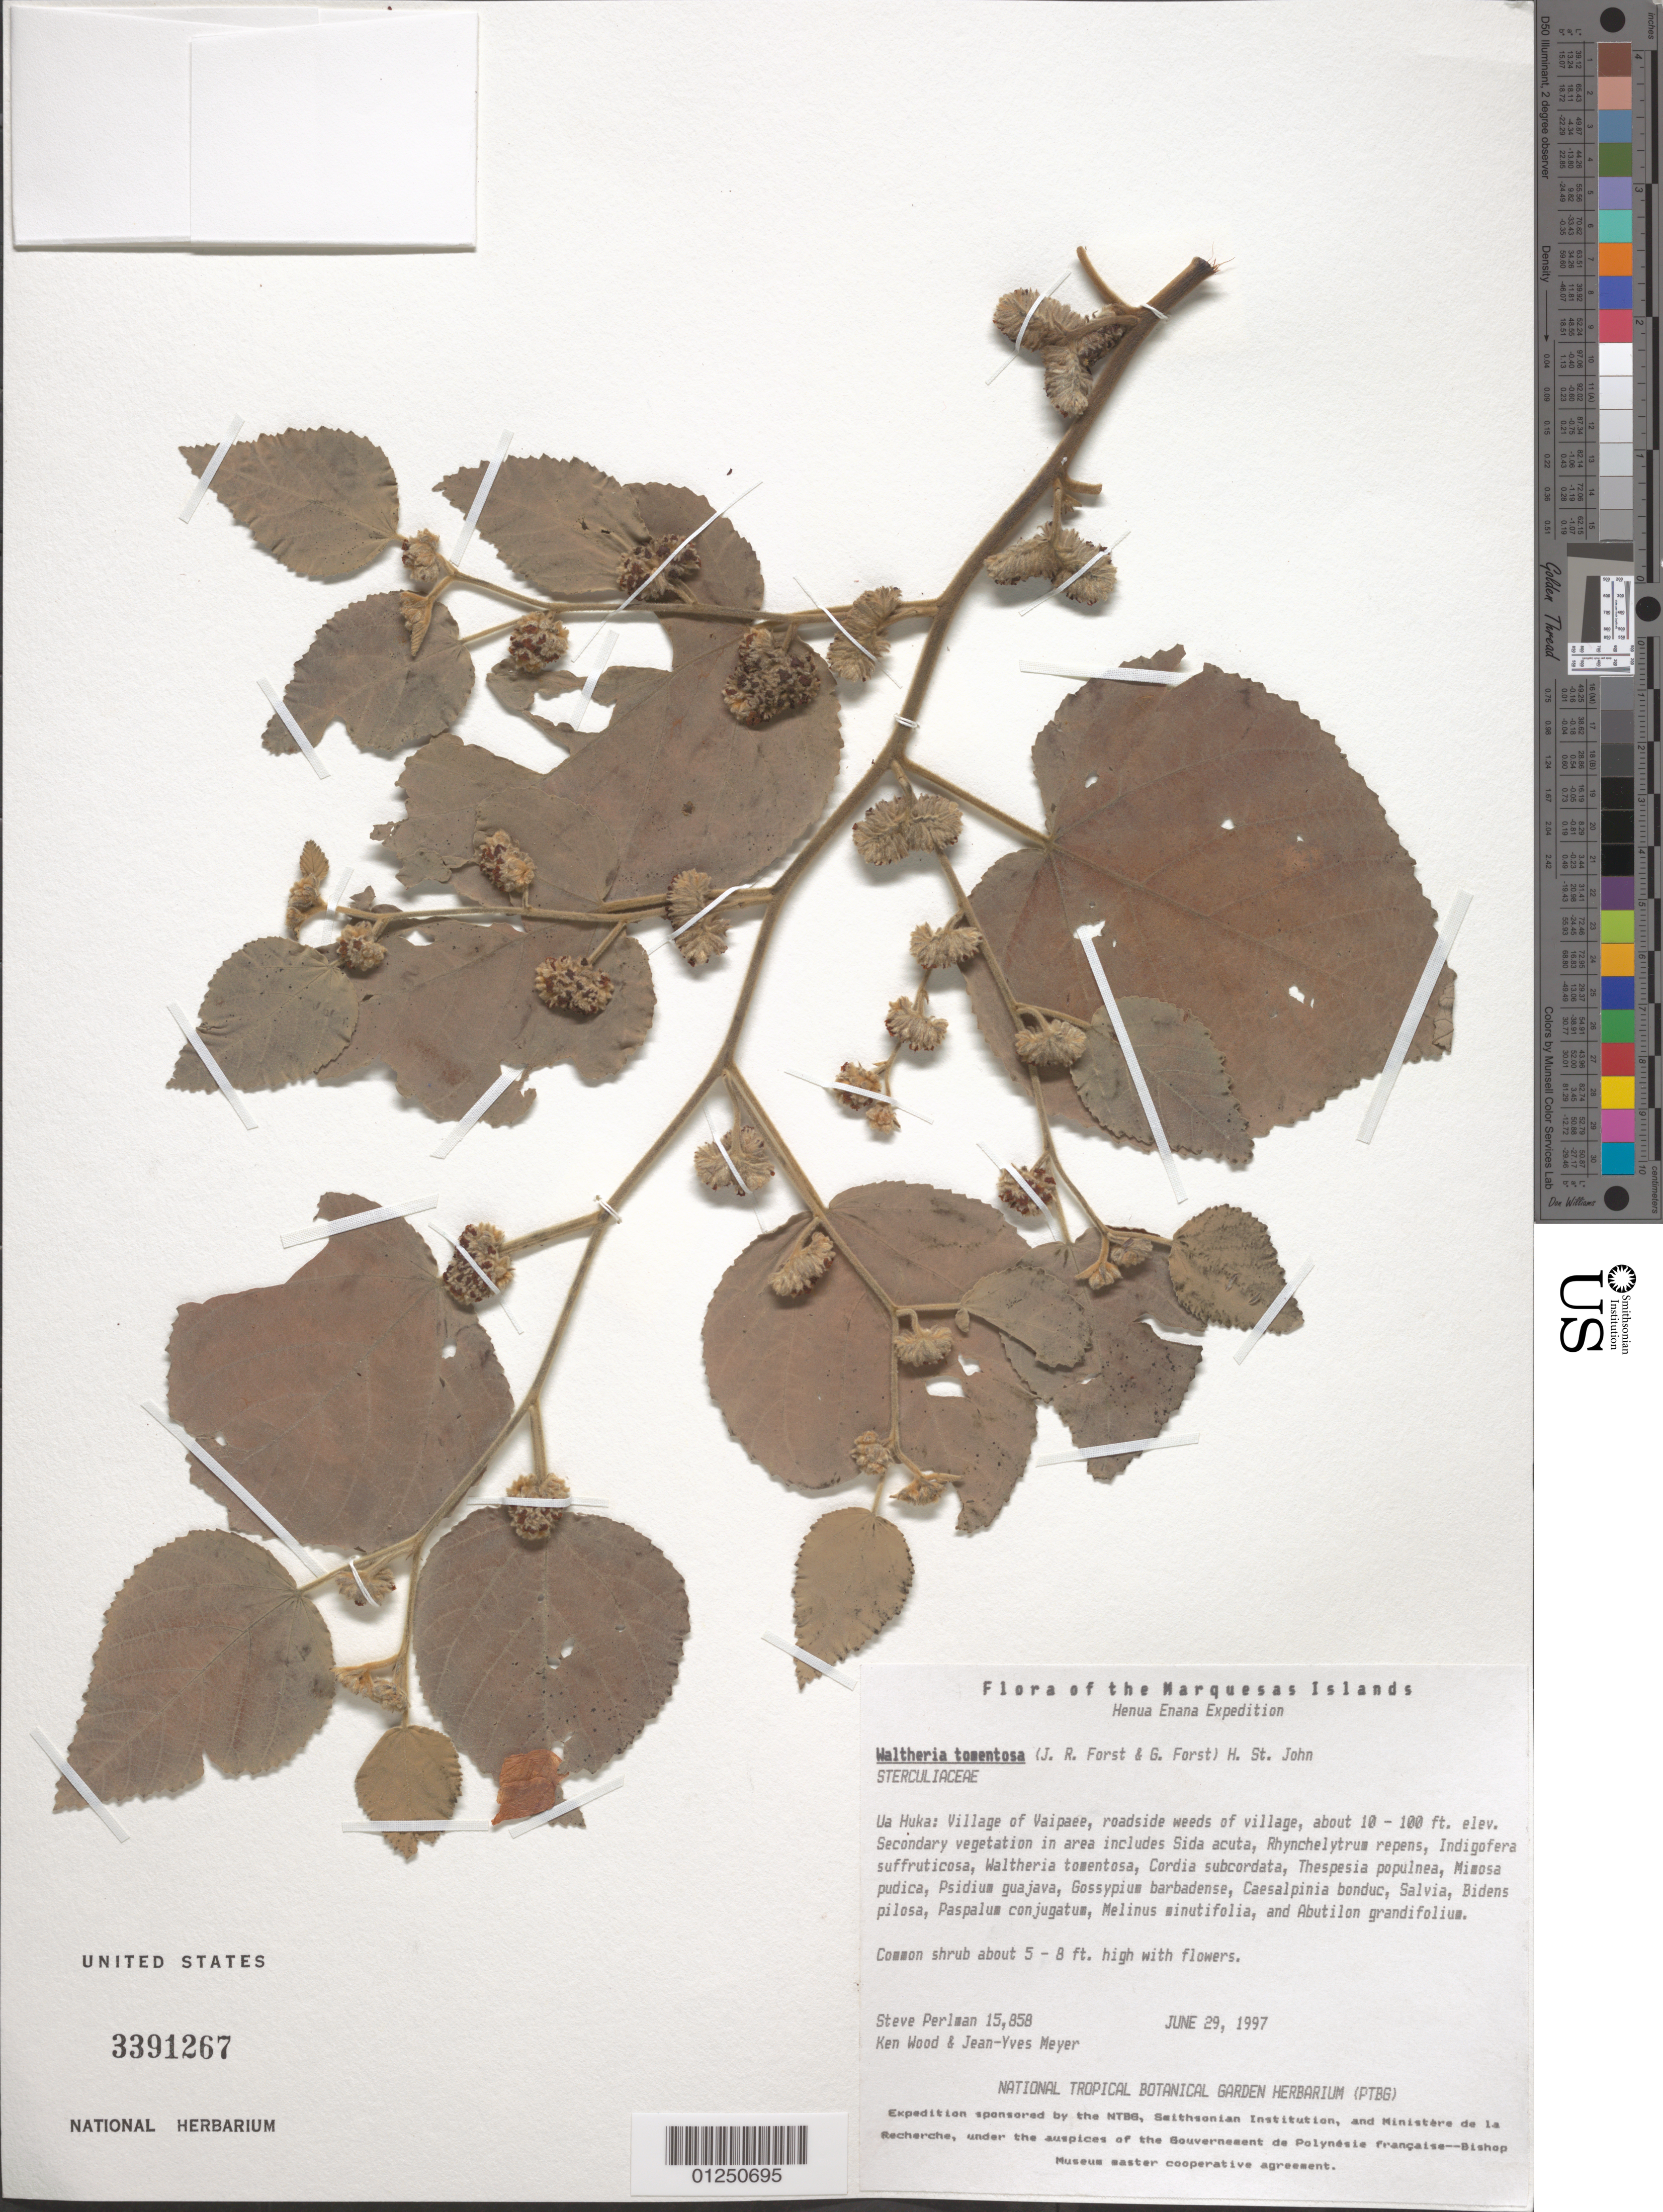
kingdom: Plantae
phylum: Tracheophyta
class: Magnoliopsida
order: Malvales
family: Malvaceae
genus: Waltheria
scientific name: Waltheria tomentosa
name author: (J.R. Forst. & G. Forst.) H. St. John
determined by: Florence, J.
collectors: S. P. Perlman, K. R. Wood & J.-Y. Meyer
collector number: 15858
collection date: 1997-06-29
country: French Polynesia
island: Ua Huka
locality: Village of Vaipaee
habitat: Roadside weeds of village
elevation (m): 3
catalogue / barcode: US 3391267